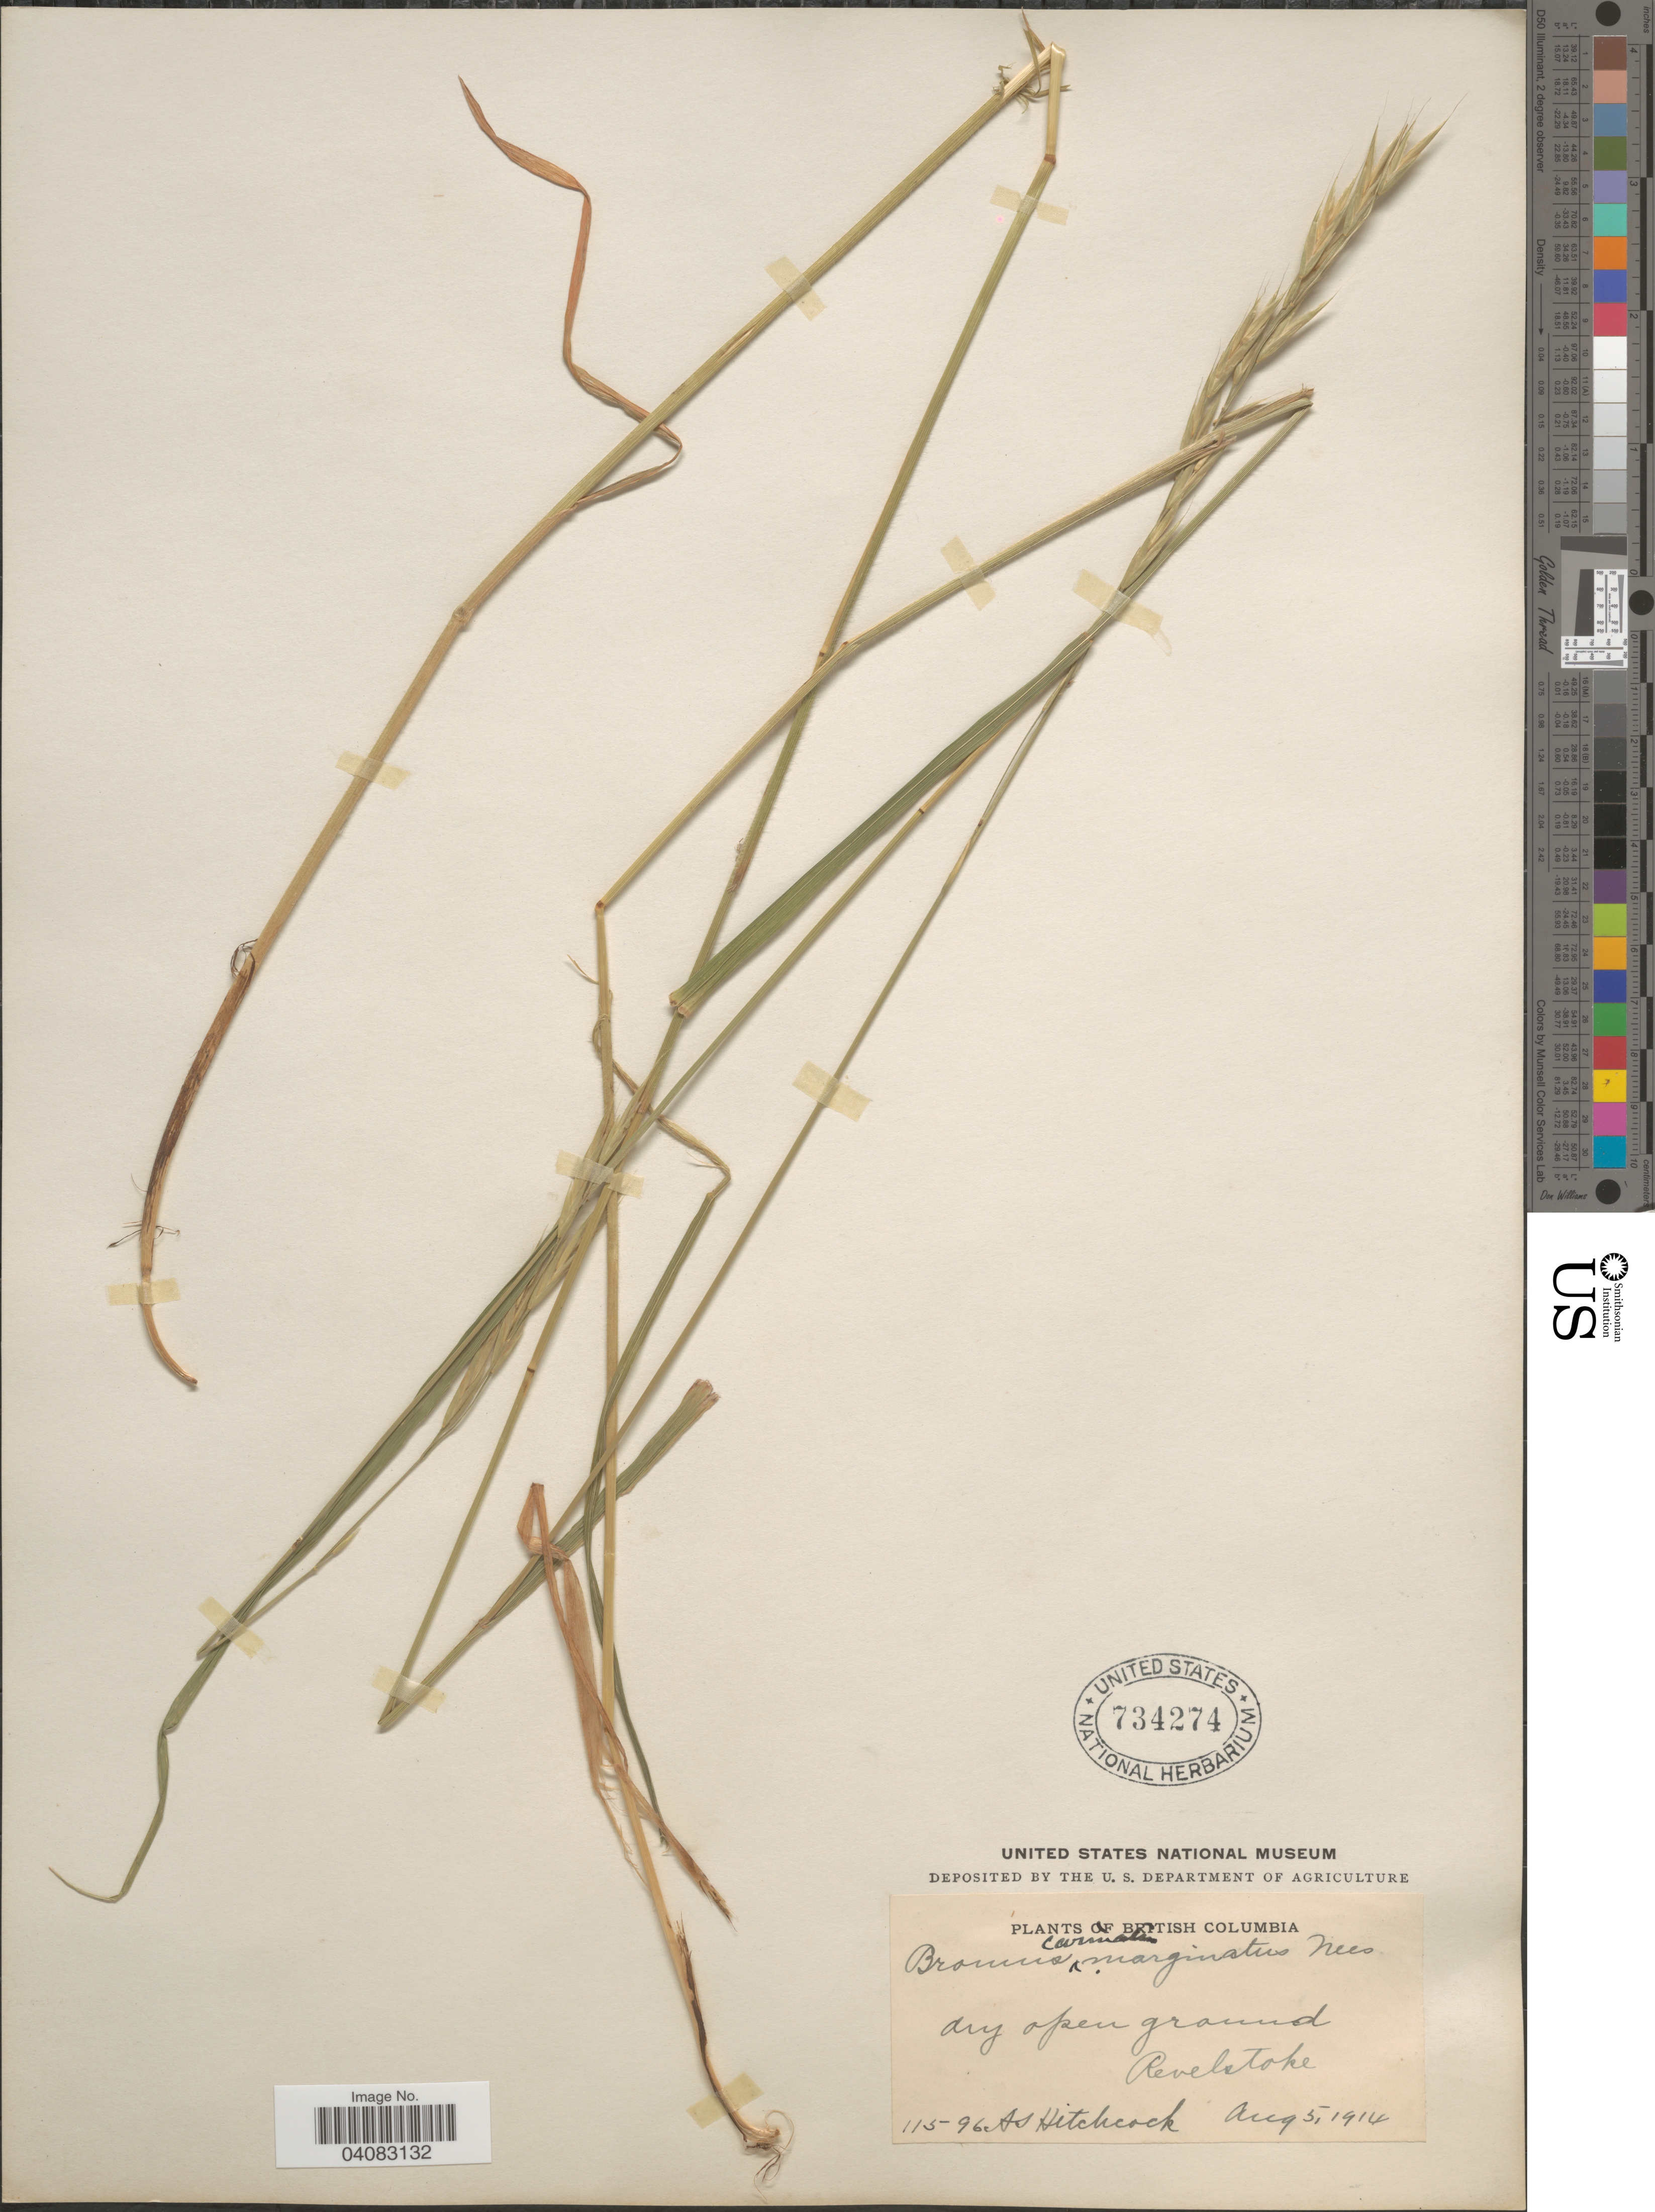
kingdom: Plantae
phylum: Tracheophyta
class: Liliopsida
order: Poales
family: Poaceae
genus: Bromus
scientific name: Bromus marginatus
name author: Nees ex Steud.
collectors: A. S. Hitchcock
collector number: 11596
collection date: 1914-08-05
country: Canada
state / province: British Columbia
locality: Revelstoke.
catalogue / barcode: US 734274